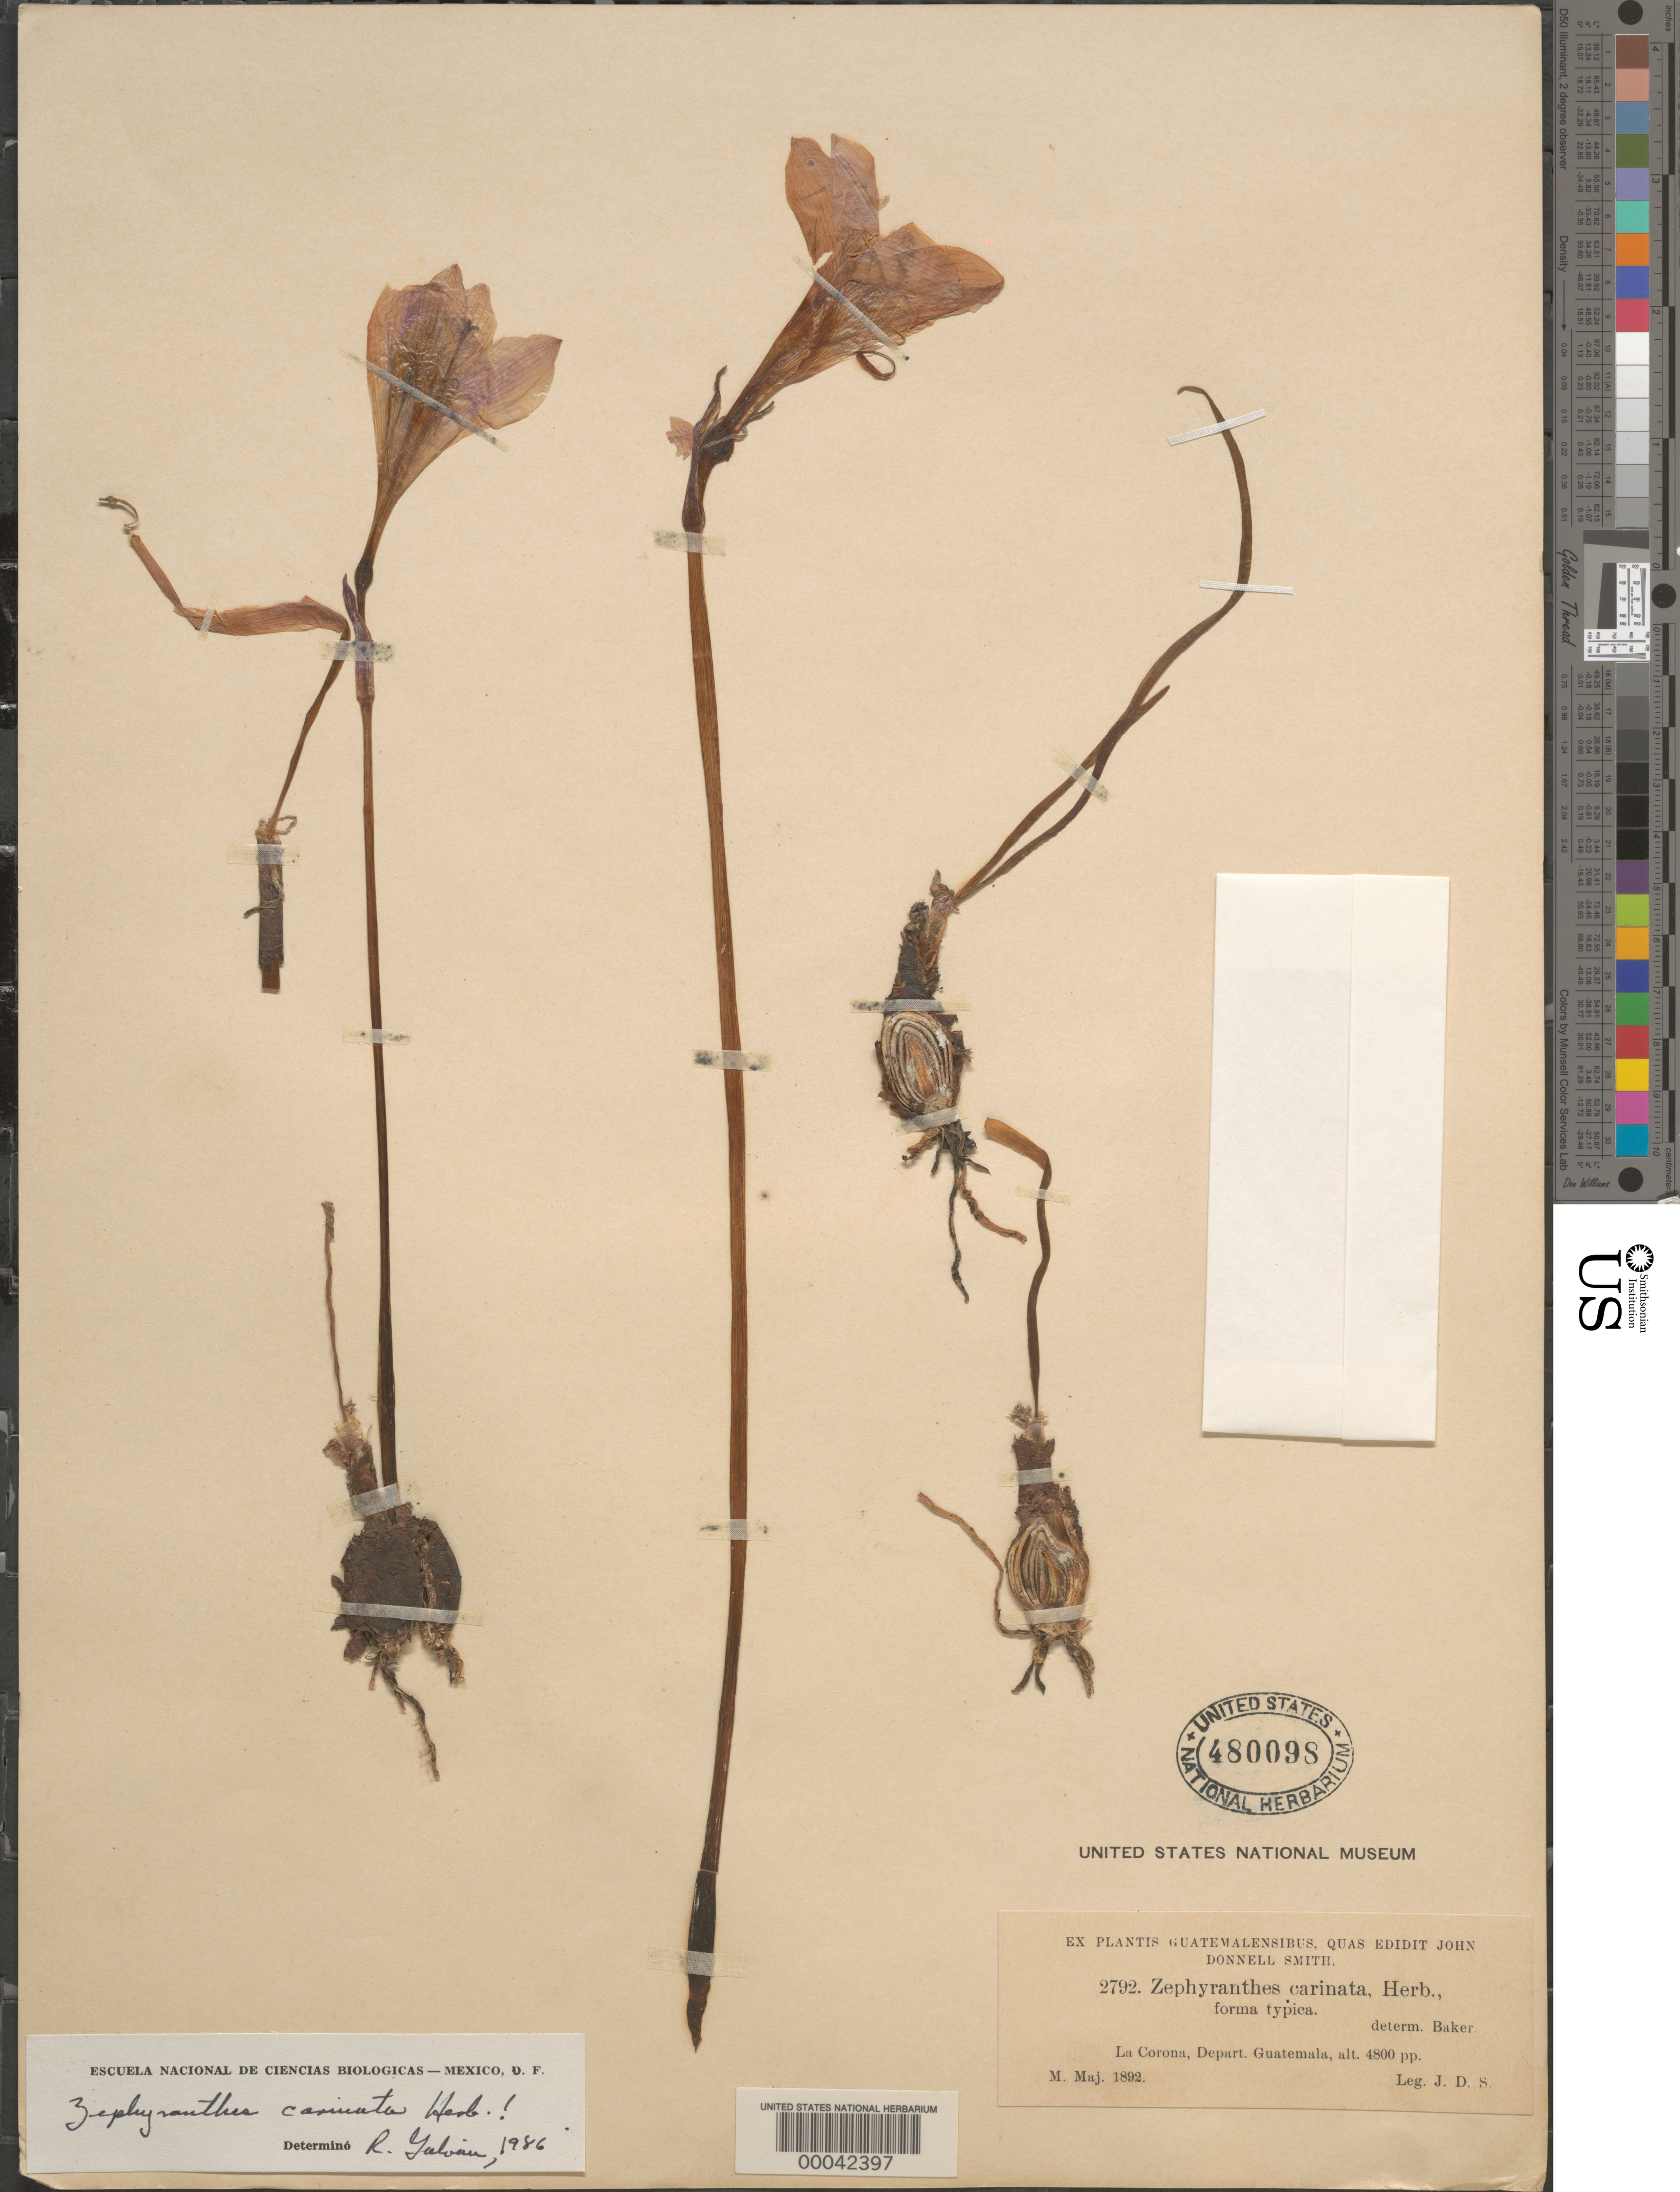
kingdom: Plantae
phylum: Tracheophyta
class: Liliopsida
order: Asparagales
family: Amaryllidaceae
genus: Zephyranthes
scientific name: Zephyranthes carinata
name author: Herb.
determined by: Galván, R.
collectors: J. Donnell Smith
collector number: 2792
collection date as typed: May 1892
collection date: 1892-05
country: Guatemala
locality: La corona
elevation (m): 4800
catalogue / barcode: US 480098